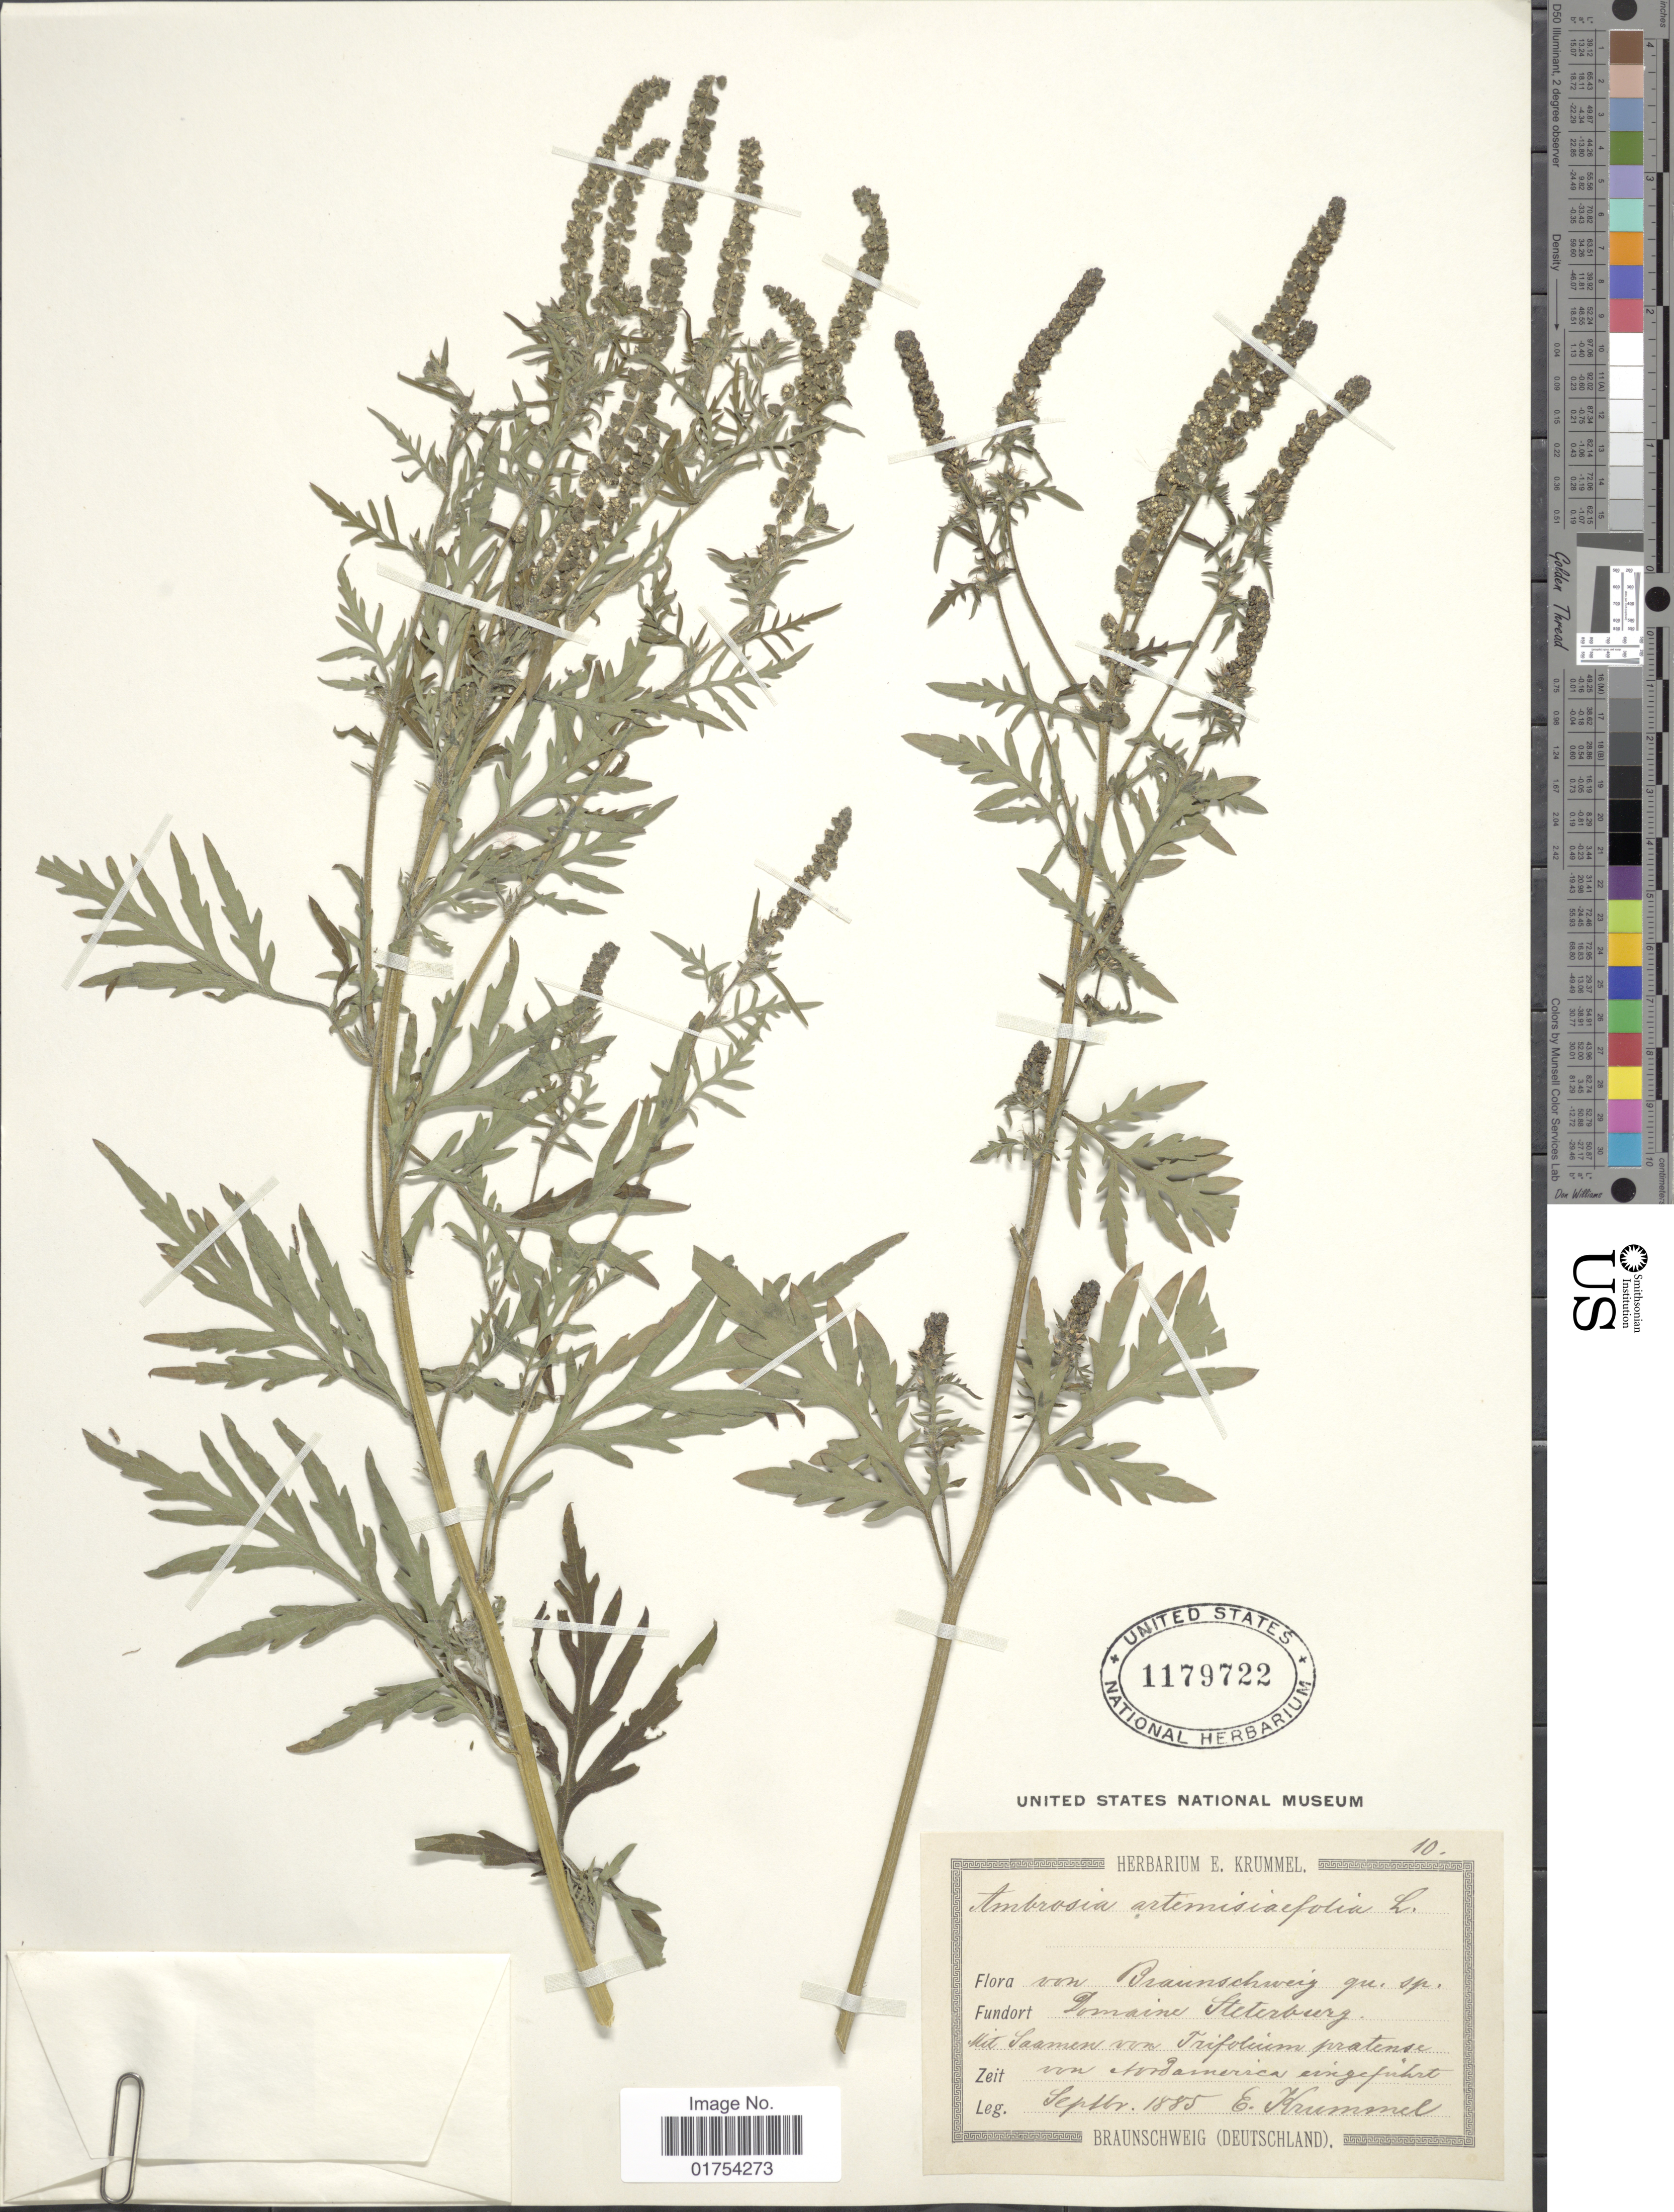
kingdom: Plantae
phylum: Tracheophyta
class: Magnoliopsida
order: Asterales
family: Asteraceae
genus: Ambrosia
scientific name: Ambrosia artemisiifolia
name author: L.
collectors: E. Krummel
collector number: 10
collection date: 1885-09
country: Germany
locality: Von Braunschwerg, Domaine Steterburg. Mit Saamen von Trifolium pratense [interpreted]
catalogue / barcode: US 1179722